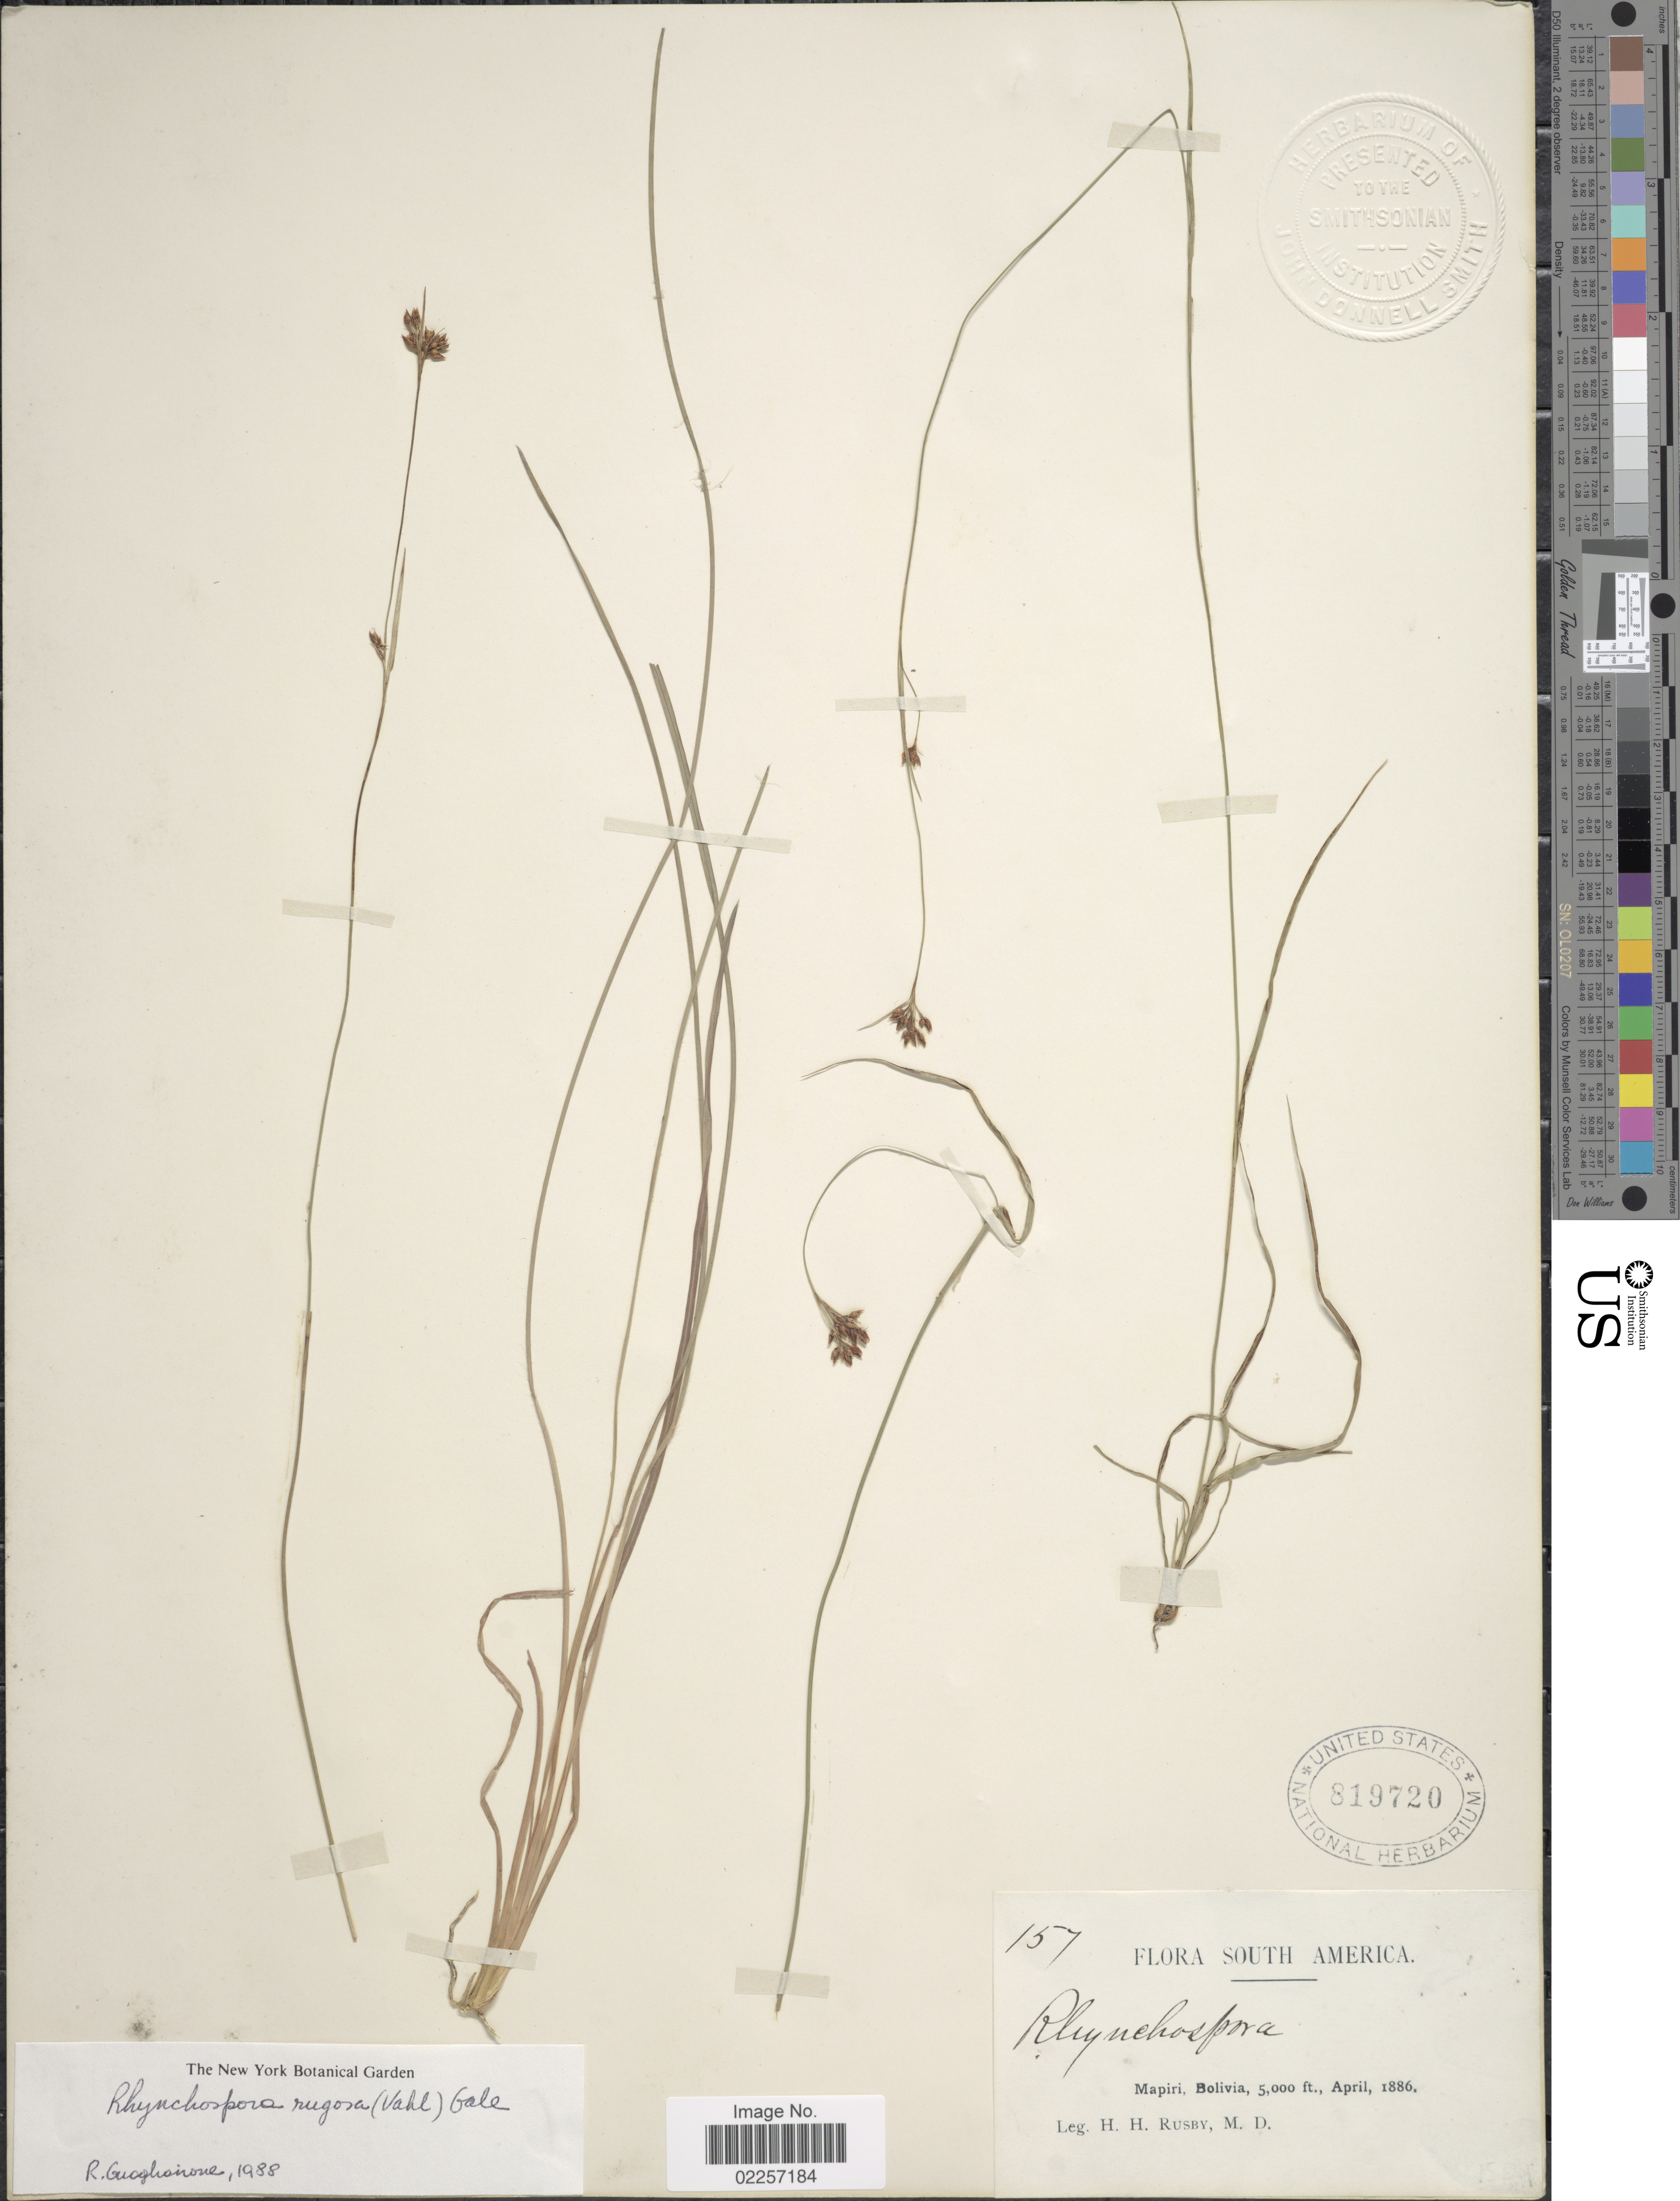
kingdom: Plantae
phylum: Tracheophyta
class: Liliopsida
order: Poales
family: Cyperaceae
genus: Rhynchospora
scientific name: Rhynchospora rugosa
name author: (Vahl) Gale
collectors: H. H. Rusby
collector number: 157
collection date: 1886-04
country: Bolivia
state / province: La Páz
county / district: Larecaja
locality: Mapiri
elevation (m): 1524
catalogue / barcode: US 819720